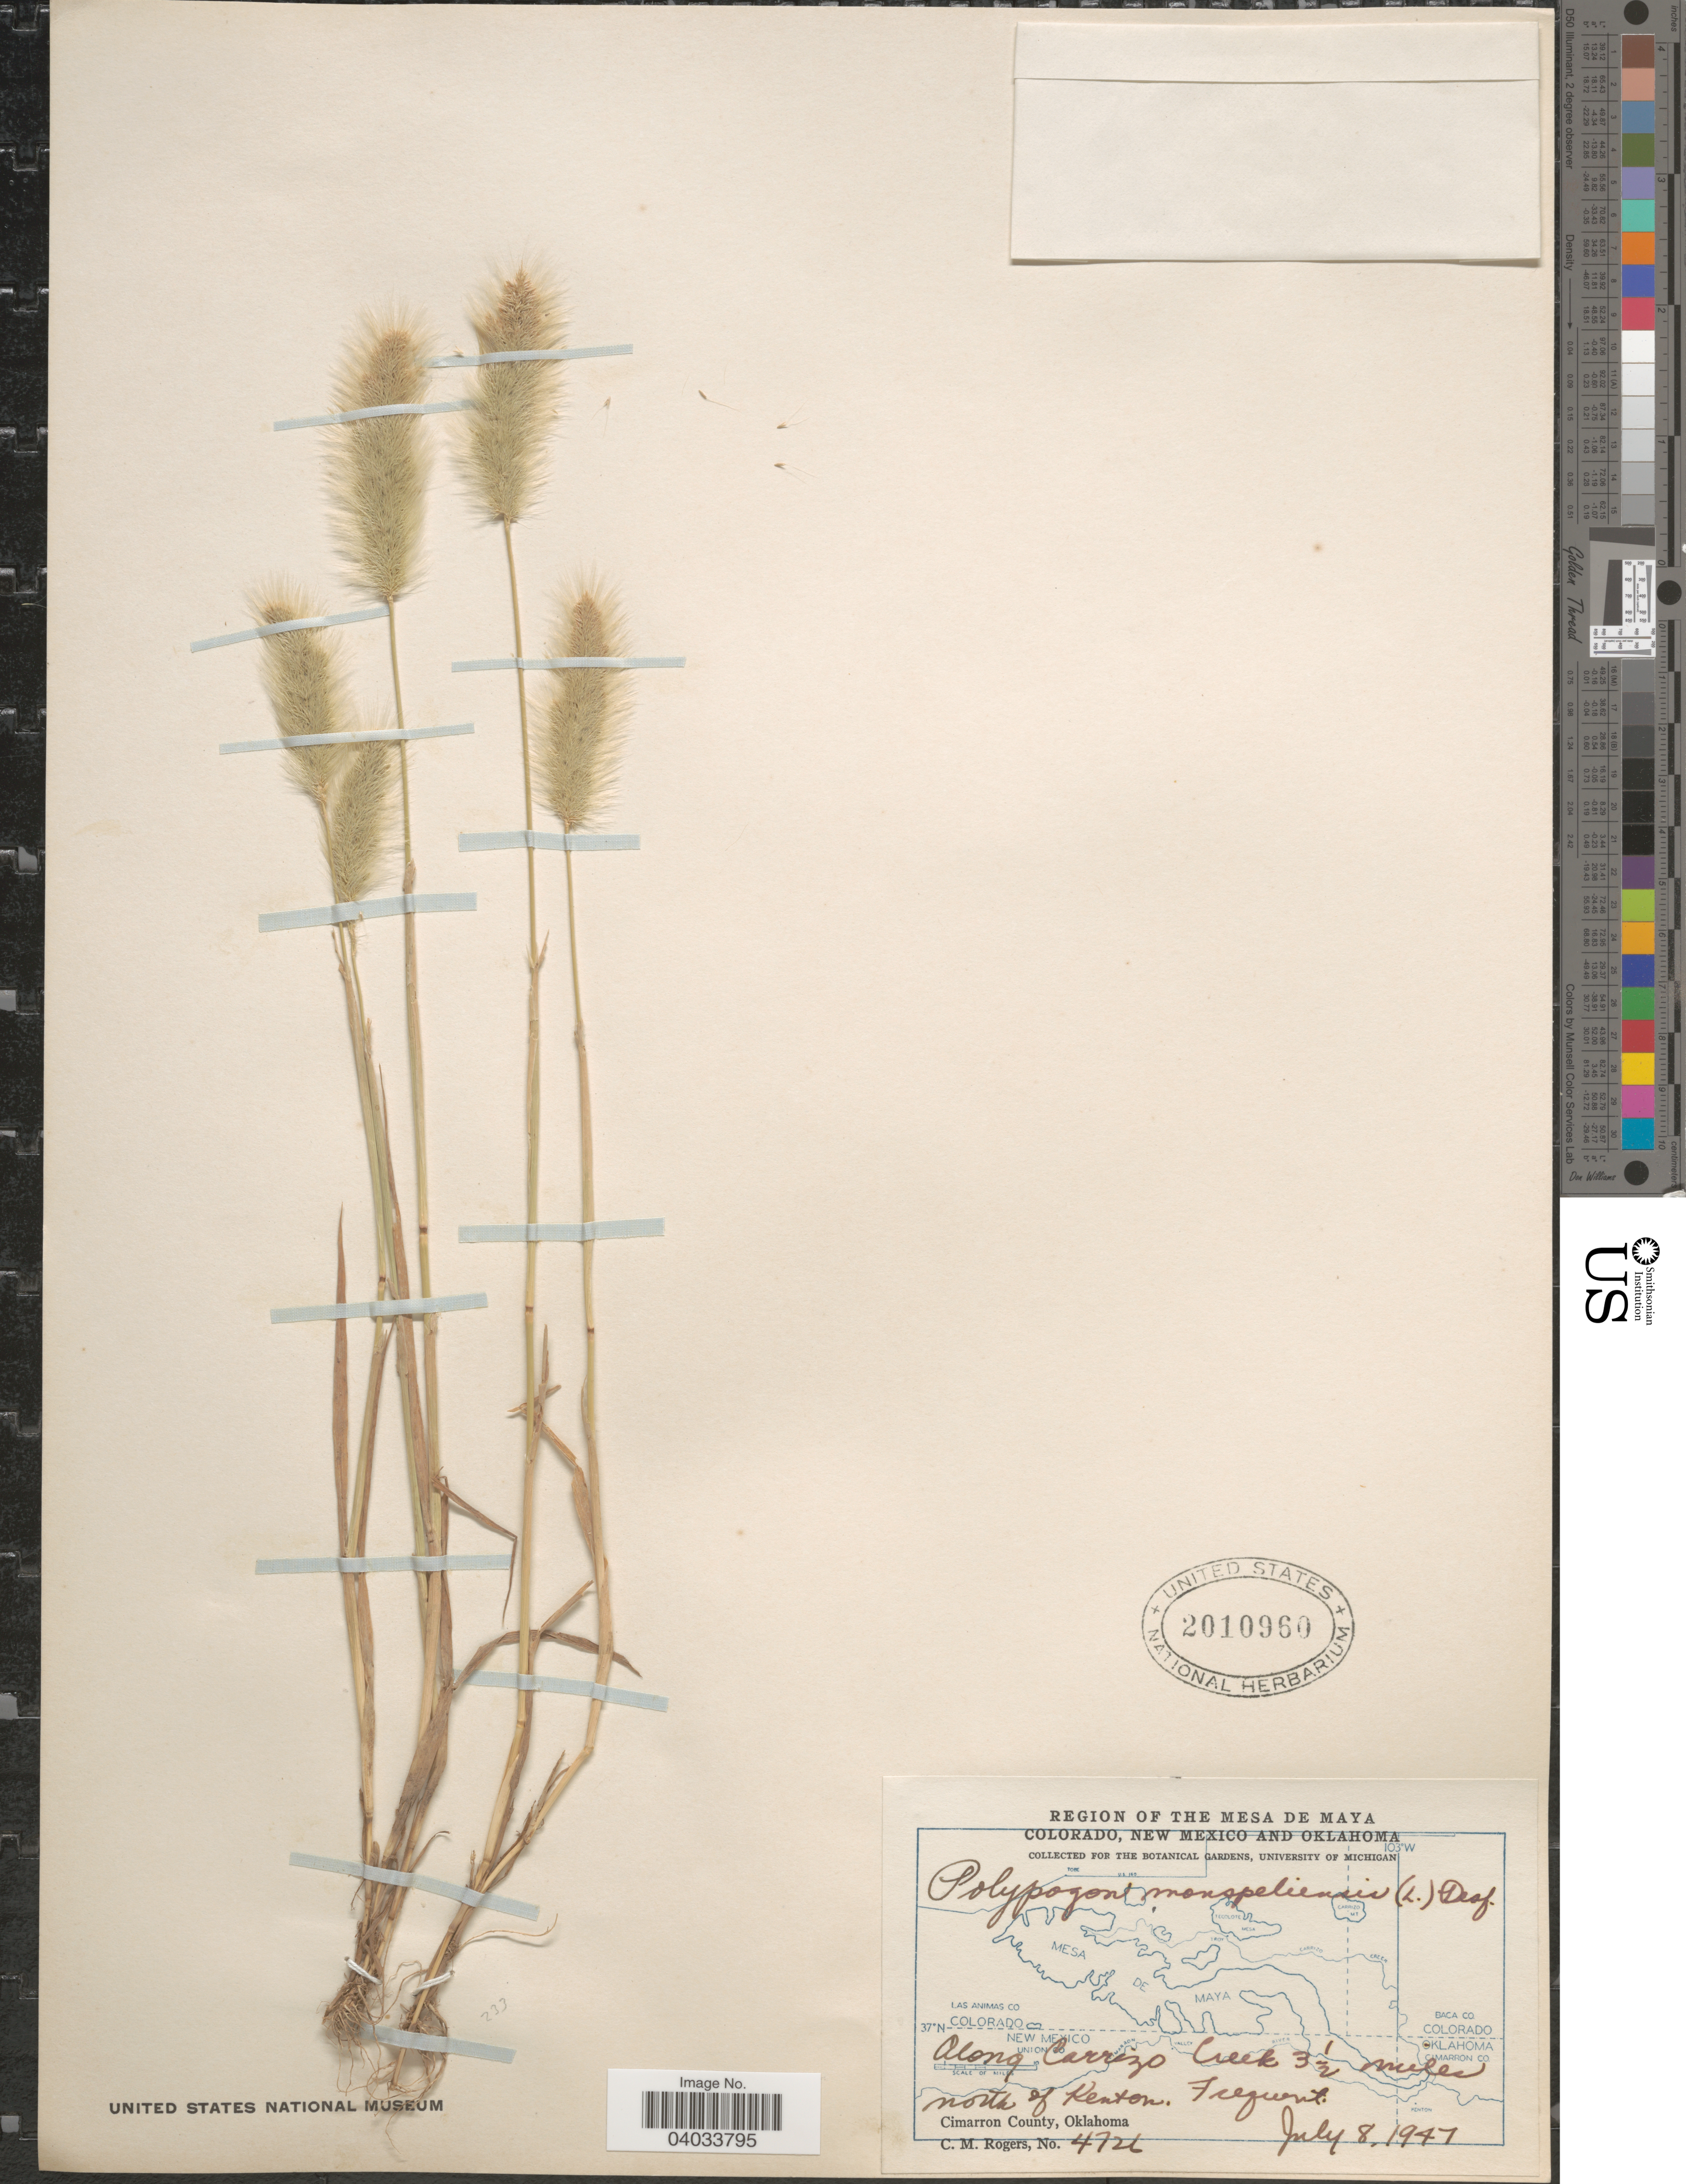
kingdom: Plantae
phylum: Tracheophyta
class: Liliopsida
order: Poales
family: Poaceae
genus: Polypogon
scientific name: Polypogon monspeliensis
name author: (L.) Desf.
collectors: C. M. Rogers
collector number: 4726*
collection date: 1947-07-08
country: United States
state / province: Oklahoma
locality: Region of the Mesa de Maya. Along Carrizo Creek 3½ miles north of Kenton. Cimarron County.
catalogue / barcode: US 2010960